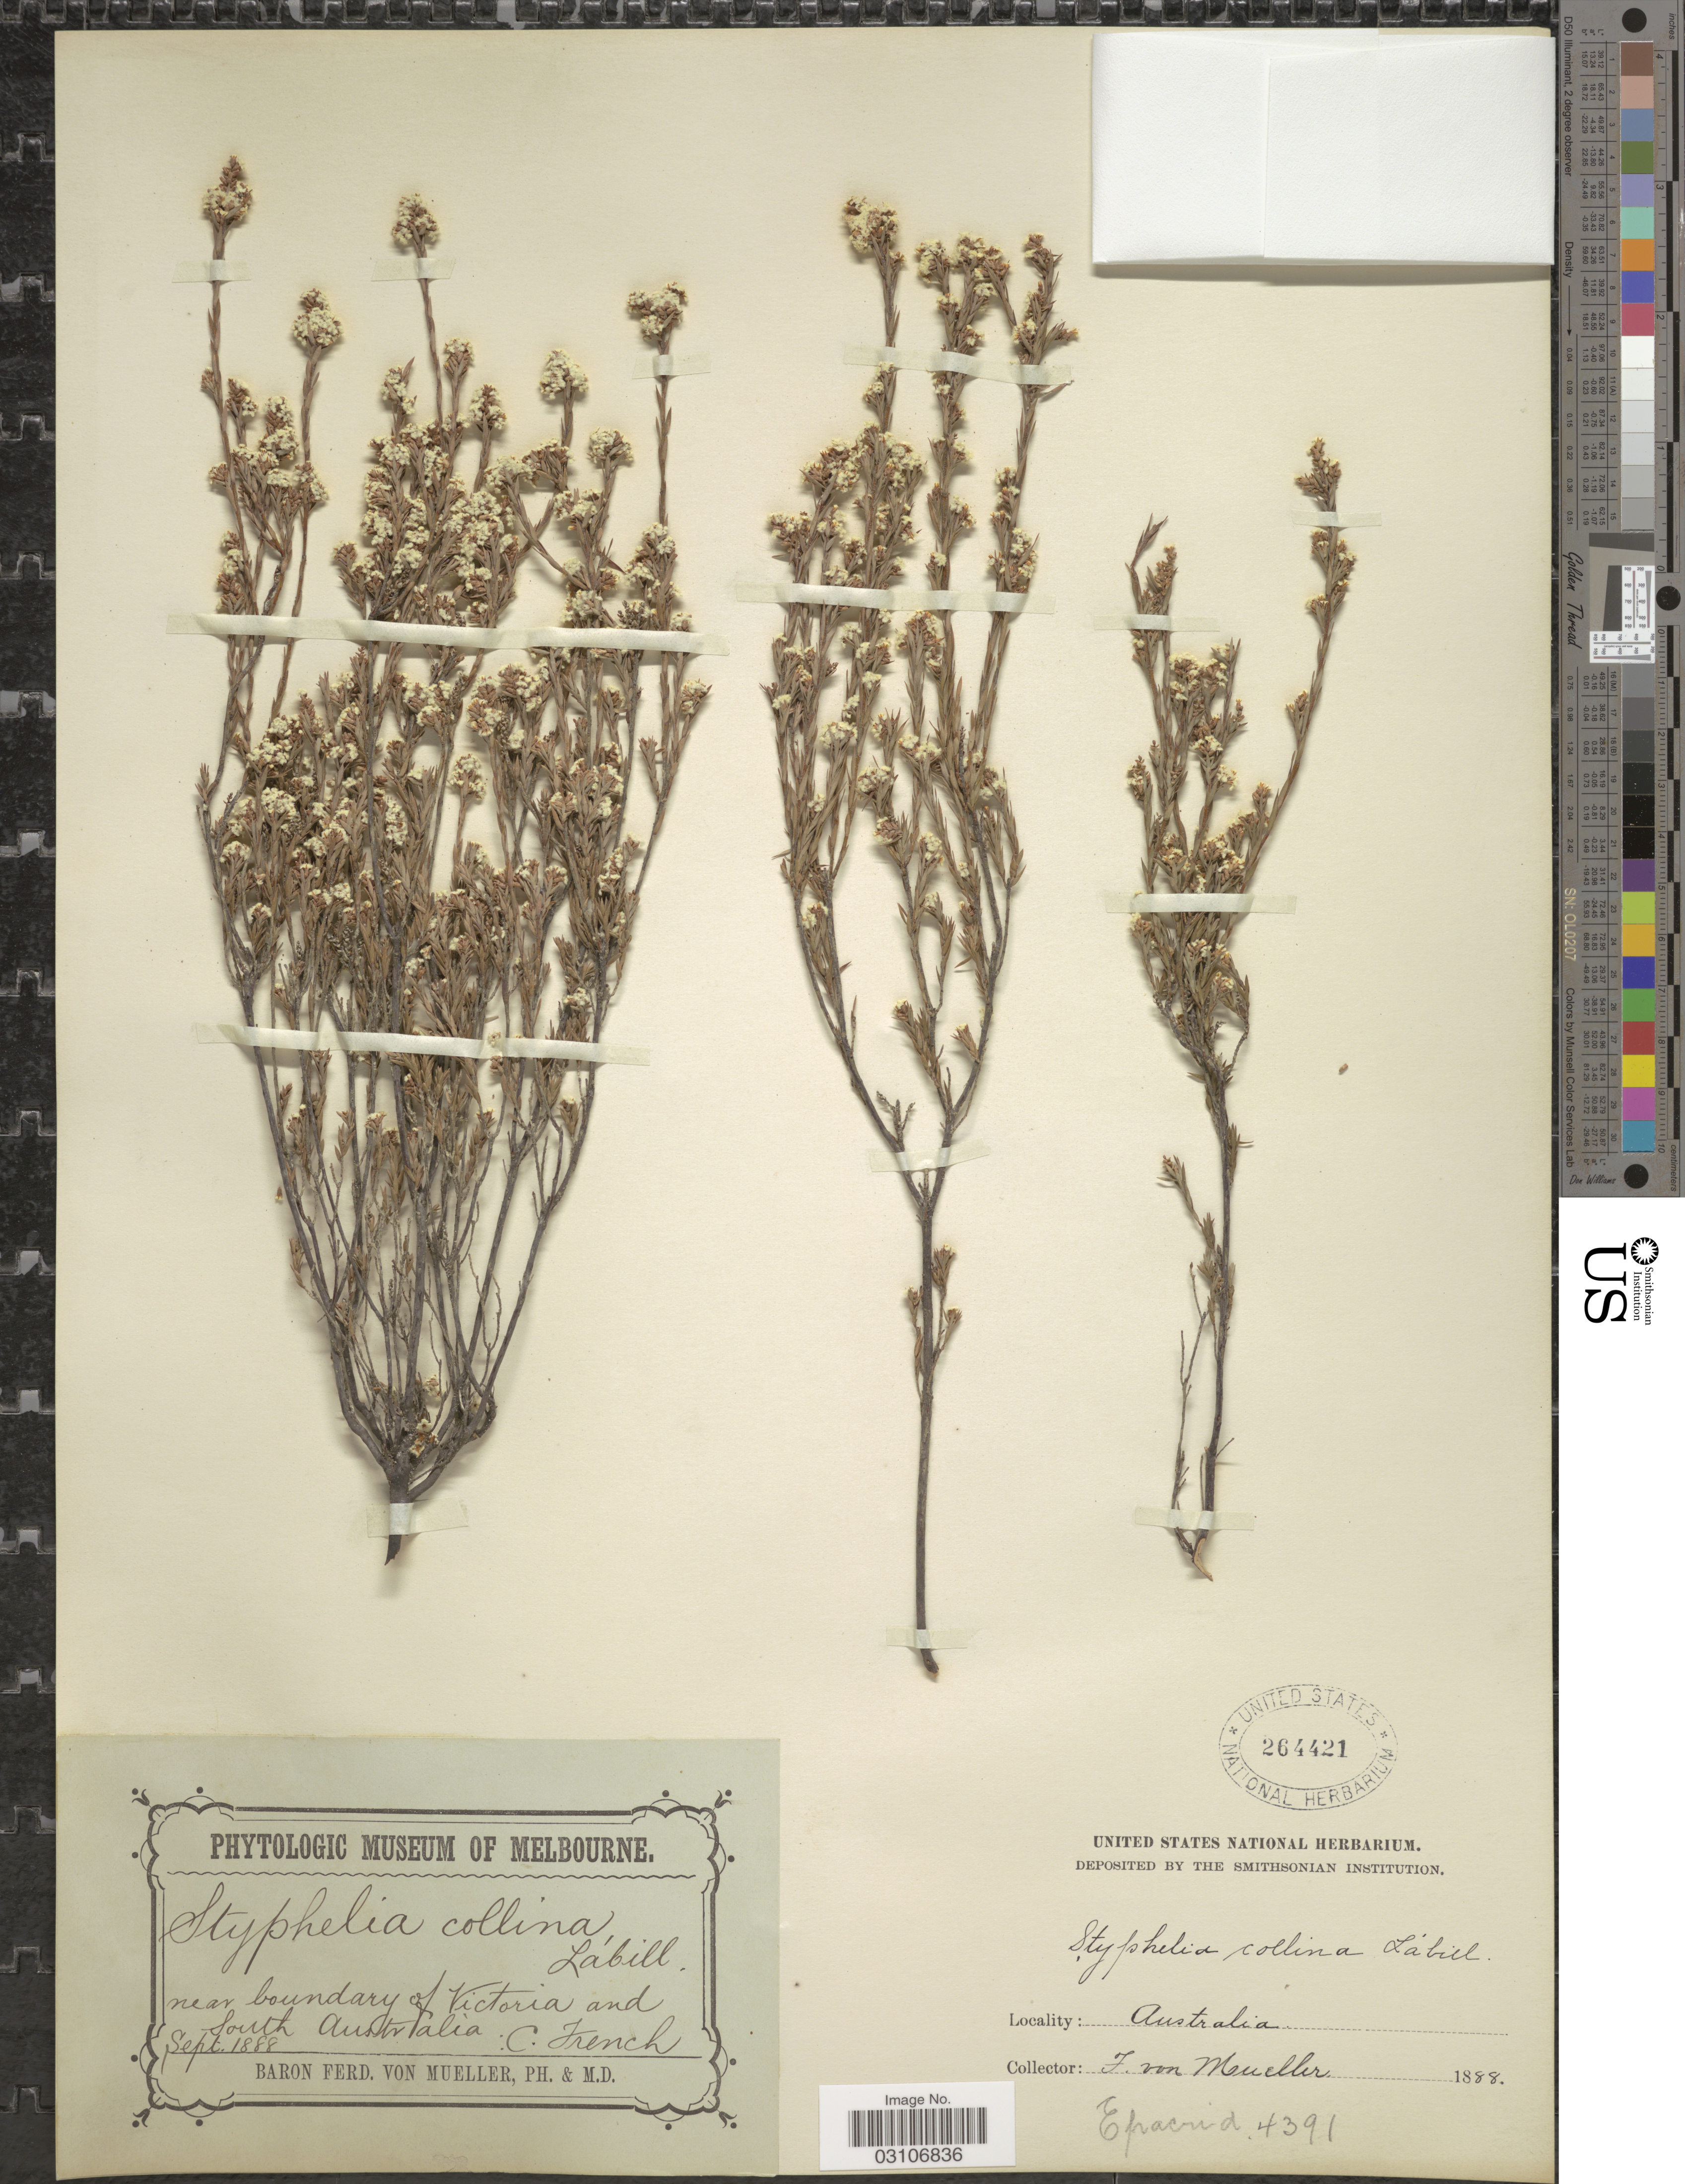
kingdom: Plantae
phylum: Tracheophyta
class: Magnoliopsida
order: Ericales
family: Ericaceae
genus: Leucopogon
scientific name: Leucopogon collinus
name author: R. Br.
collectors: C. French & F. Von Mueller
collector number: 4391?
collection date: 1888-09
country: Australia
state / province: South Australia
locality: Near boundary of Victoria and South Australia: C. French.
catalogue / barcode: US 264421